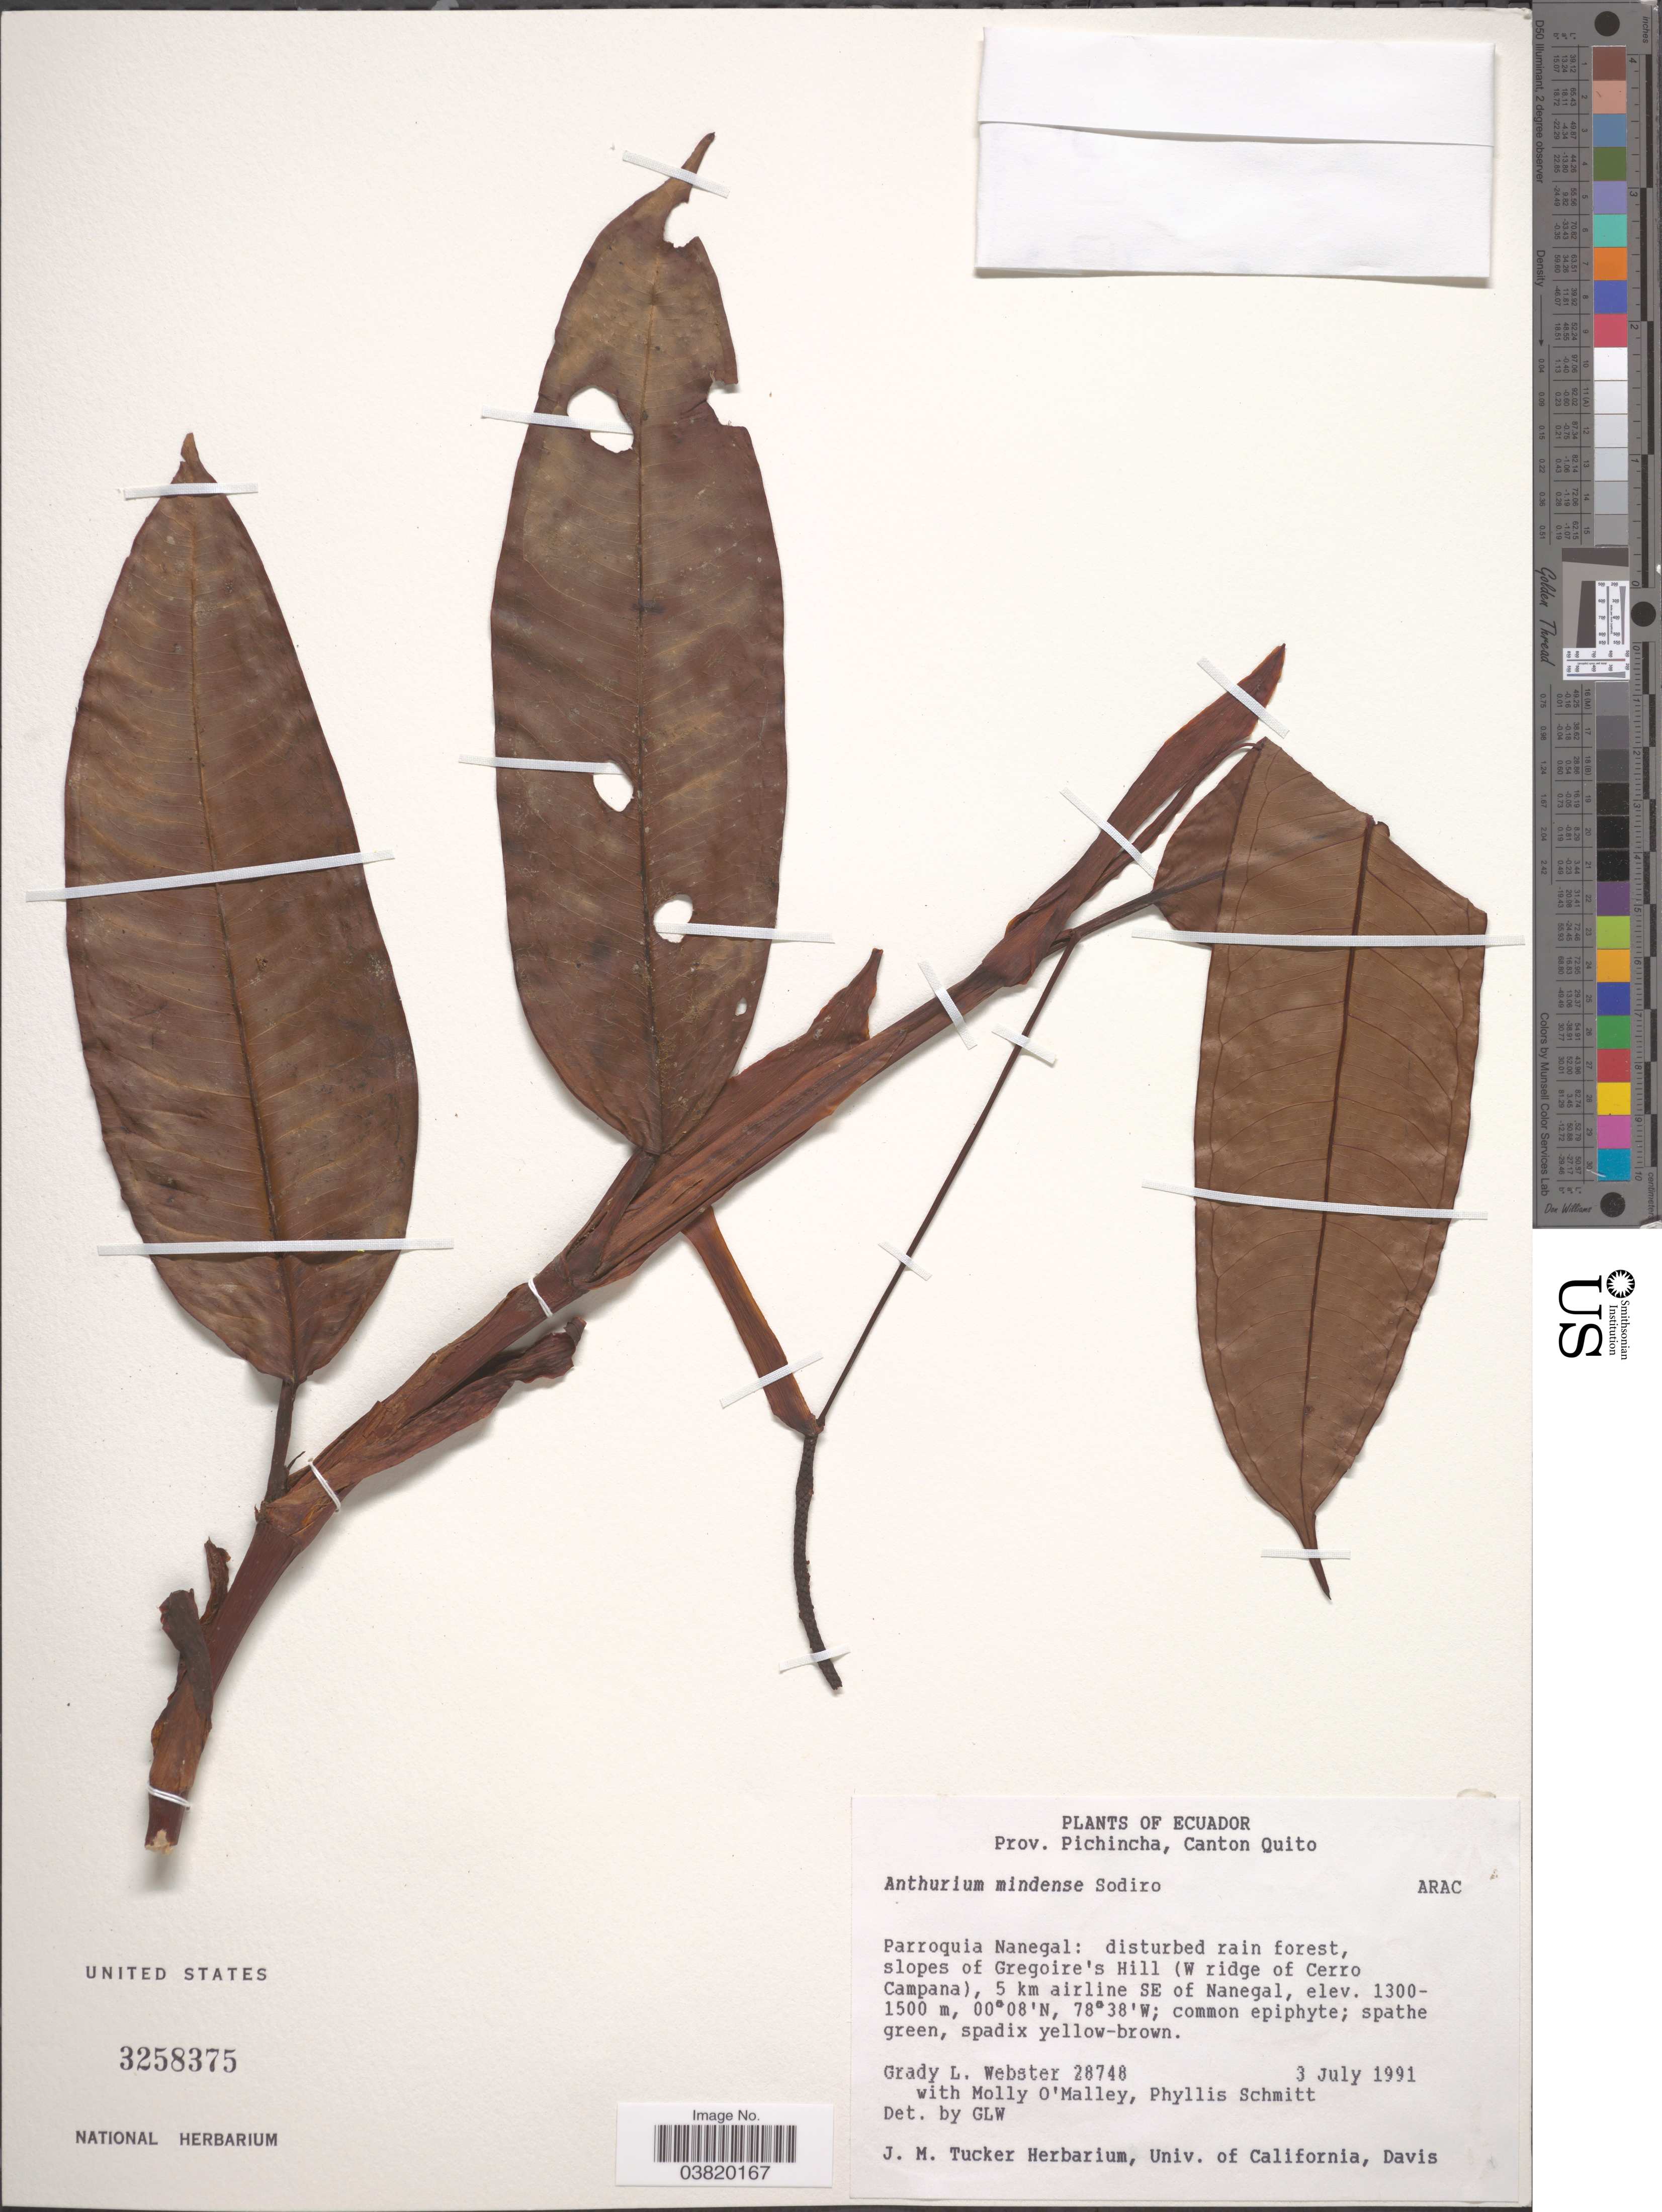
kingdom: Plantae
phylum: Tracheophyta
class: Liliopsida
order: Alismatales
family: Araceae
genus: Anthurium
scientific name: Anthurium mindense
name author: Sodiro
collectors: G. L. Webster, M. O'Malley & P. Schmitt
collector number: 28748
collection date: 1991-07-03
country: Ecuador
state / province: Pichincha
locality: Canton Quito. Parroquia Nanegal: slopes of Gregoire's Hill (W ridge of Cerro Campana), 5 km airline SE of Nanegal.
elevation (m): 1300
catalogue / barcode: US 3258375